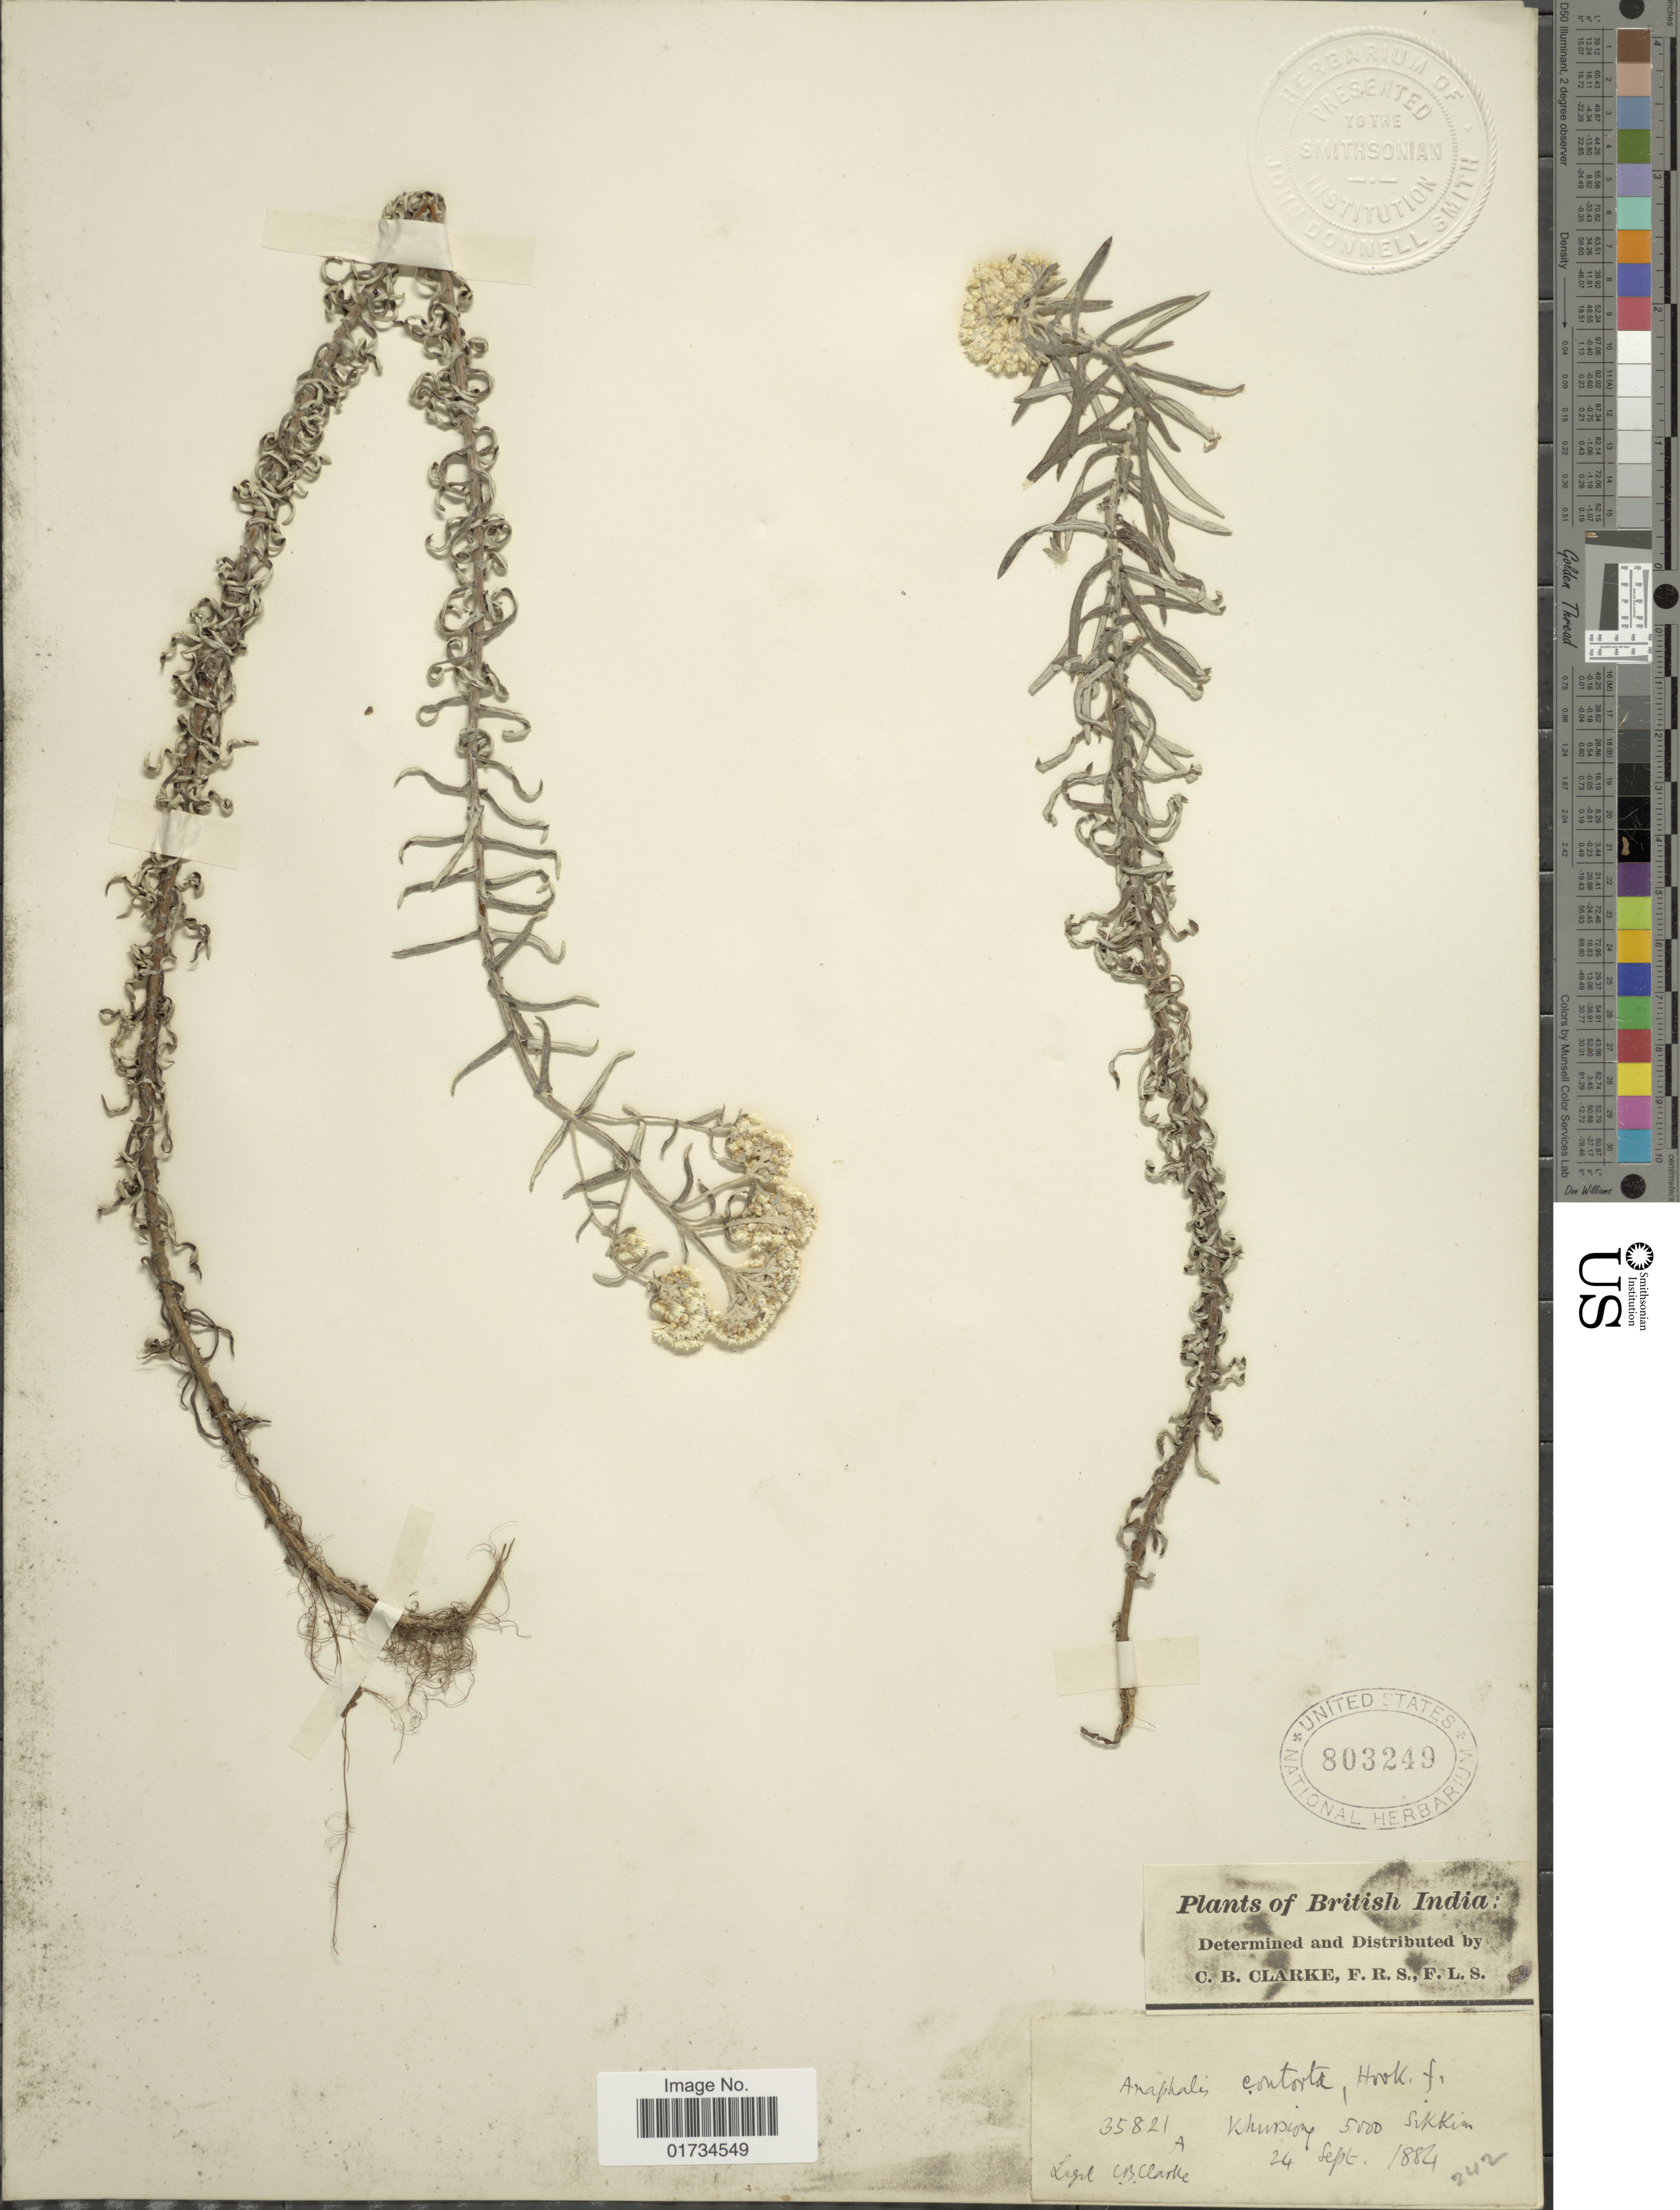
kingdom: Plantae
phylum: Tracheophyta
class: Magnoliopsida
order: Asterales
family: Asteraceae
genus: Anaphalis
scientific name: Anaphalis contorta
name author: (D. Don) Hook. f.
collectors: C. B. Clarke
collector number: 35821A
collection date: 1884-09-24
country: India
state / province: Sikkim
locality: British India. Kusiong, Sikkim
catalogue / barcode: US 803249